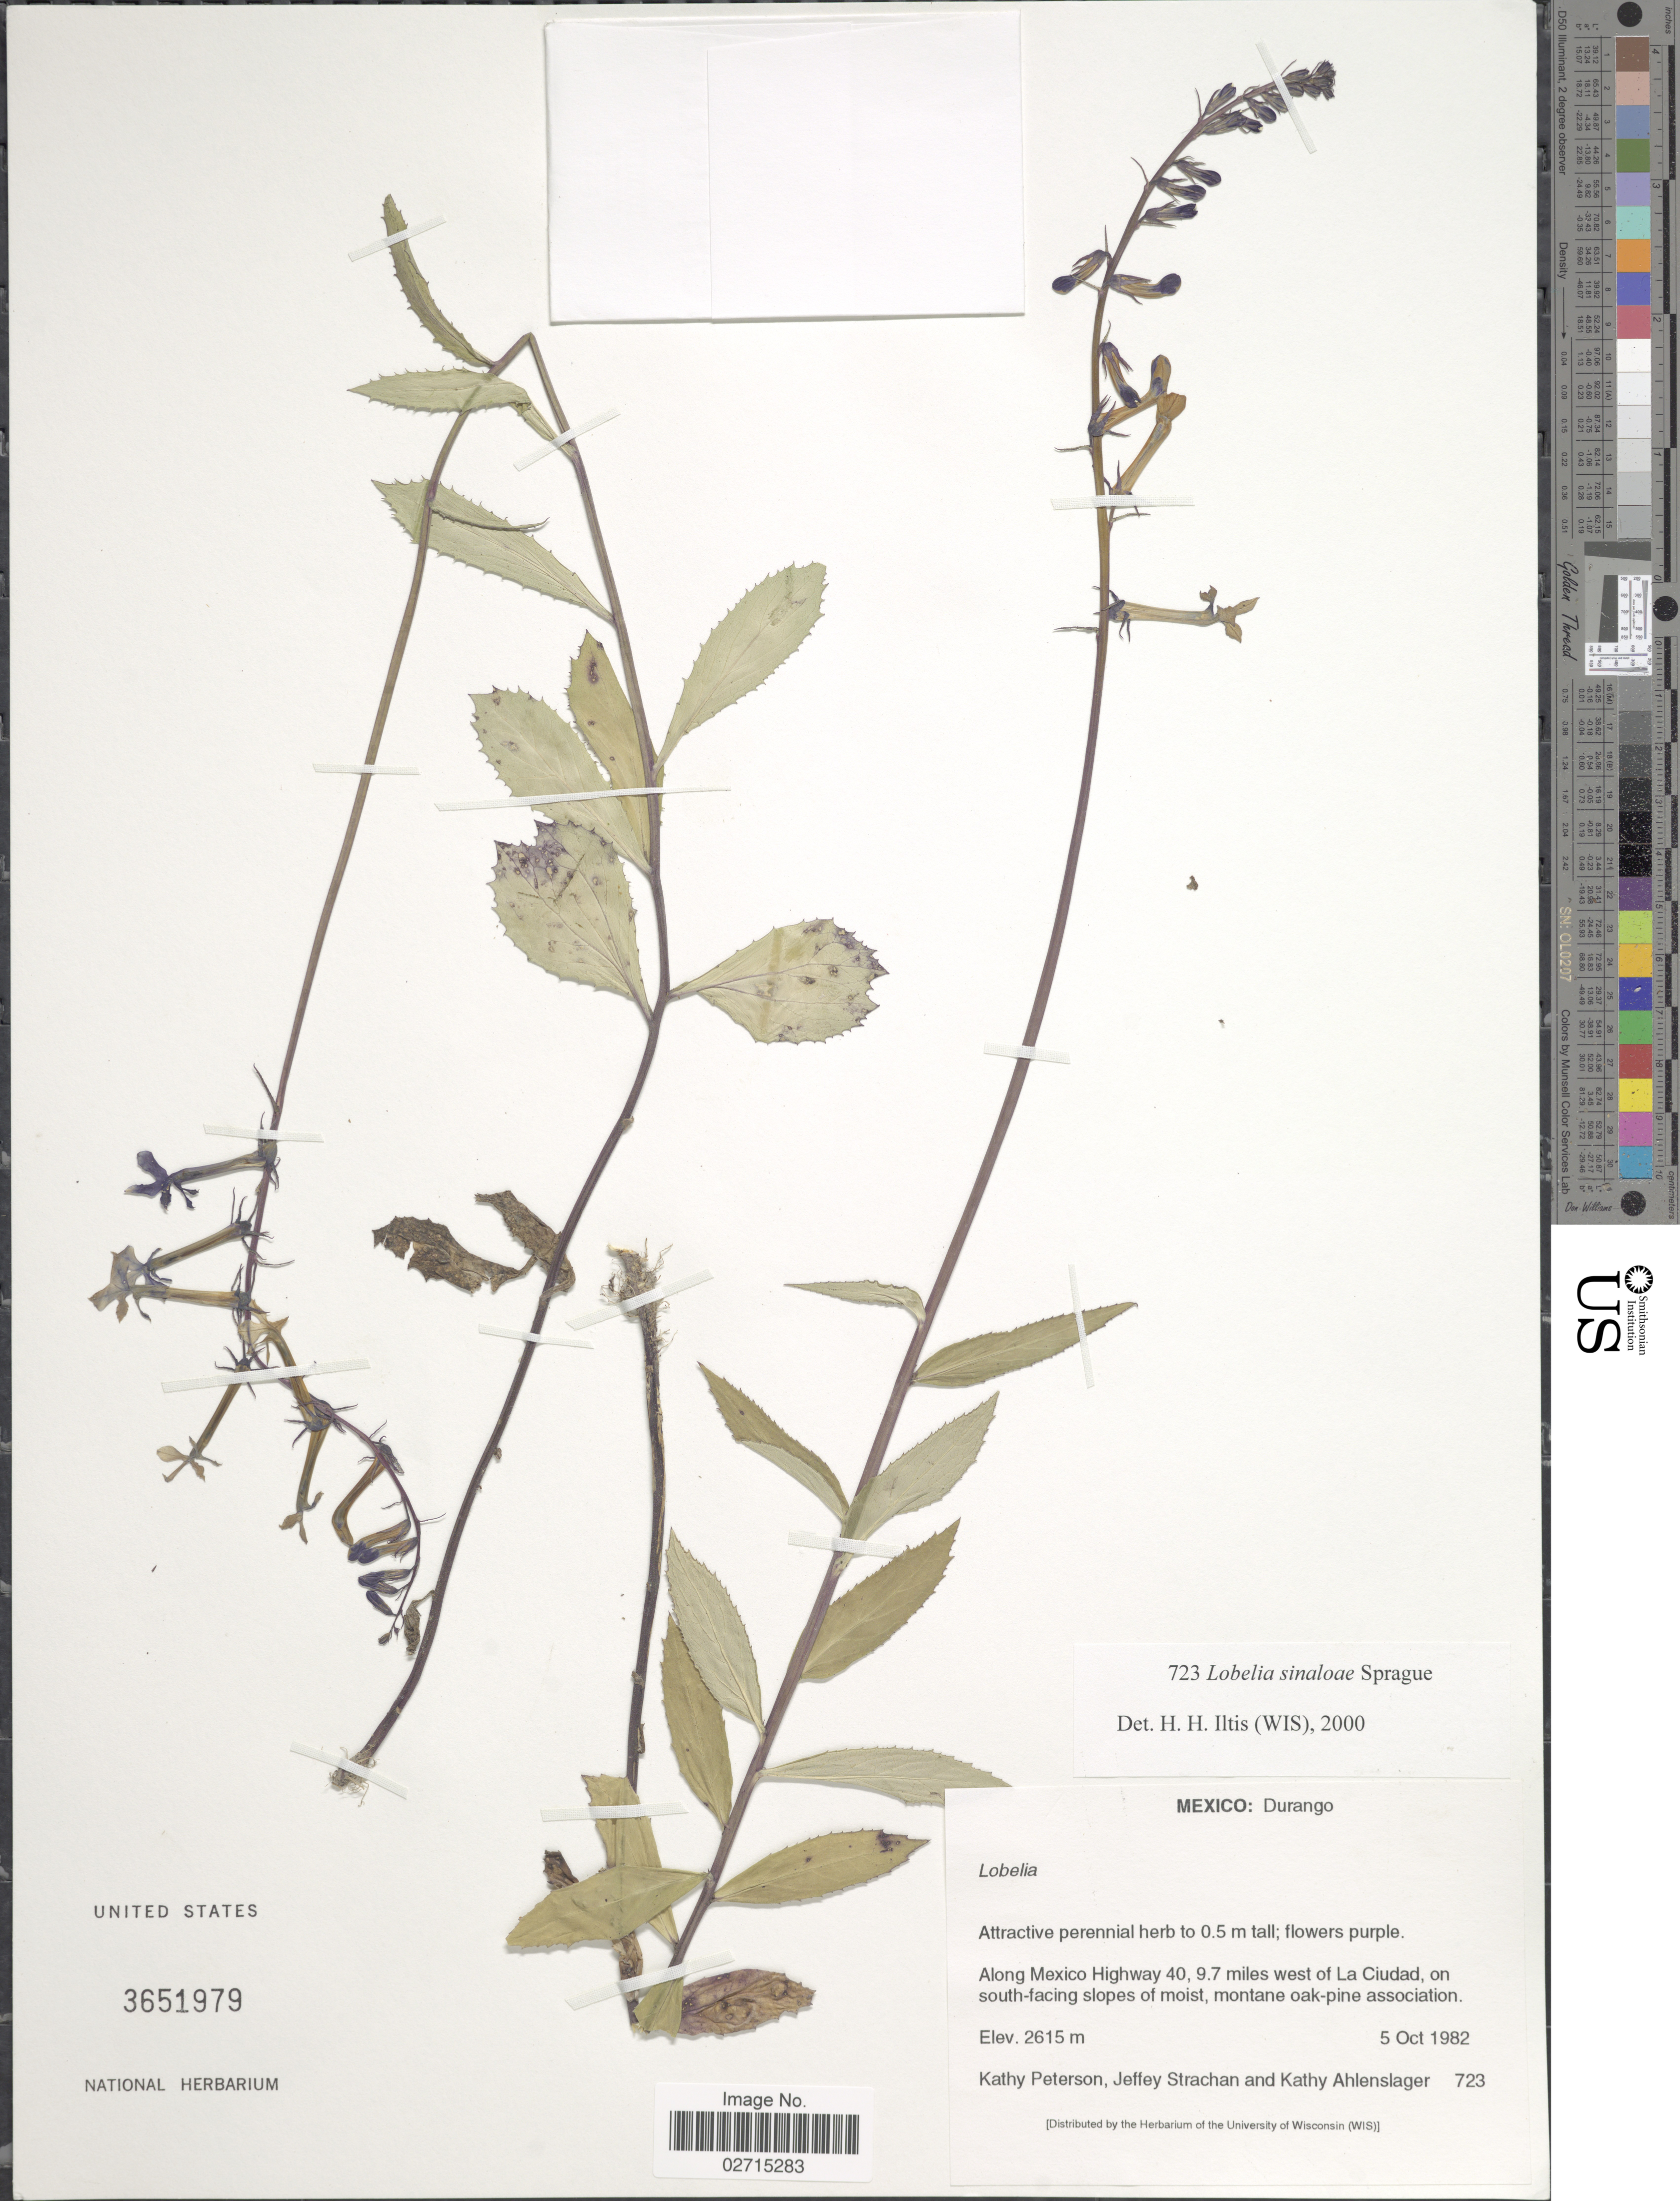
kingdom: Plantae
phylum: Tracheophyta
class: Magnoliopsida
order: Asterales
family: Campanulaceae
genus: Lobelia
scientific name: Lobelia sinaloae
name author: Sprague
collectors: K. Peterson, J. Strachan & K. Ahlensberger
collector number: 723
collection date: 1982-10-05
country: Mexico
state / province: Durango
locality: Along Mexico Highway 40, 9.7 miles west of La Ciudad, on south-facing slopes of moist, montane oak-pine association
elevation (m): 2615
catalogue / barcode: US 3651979